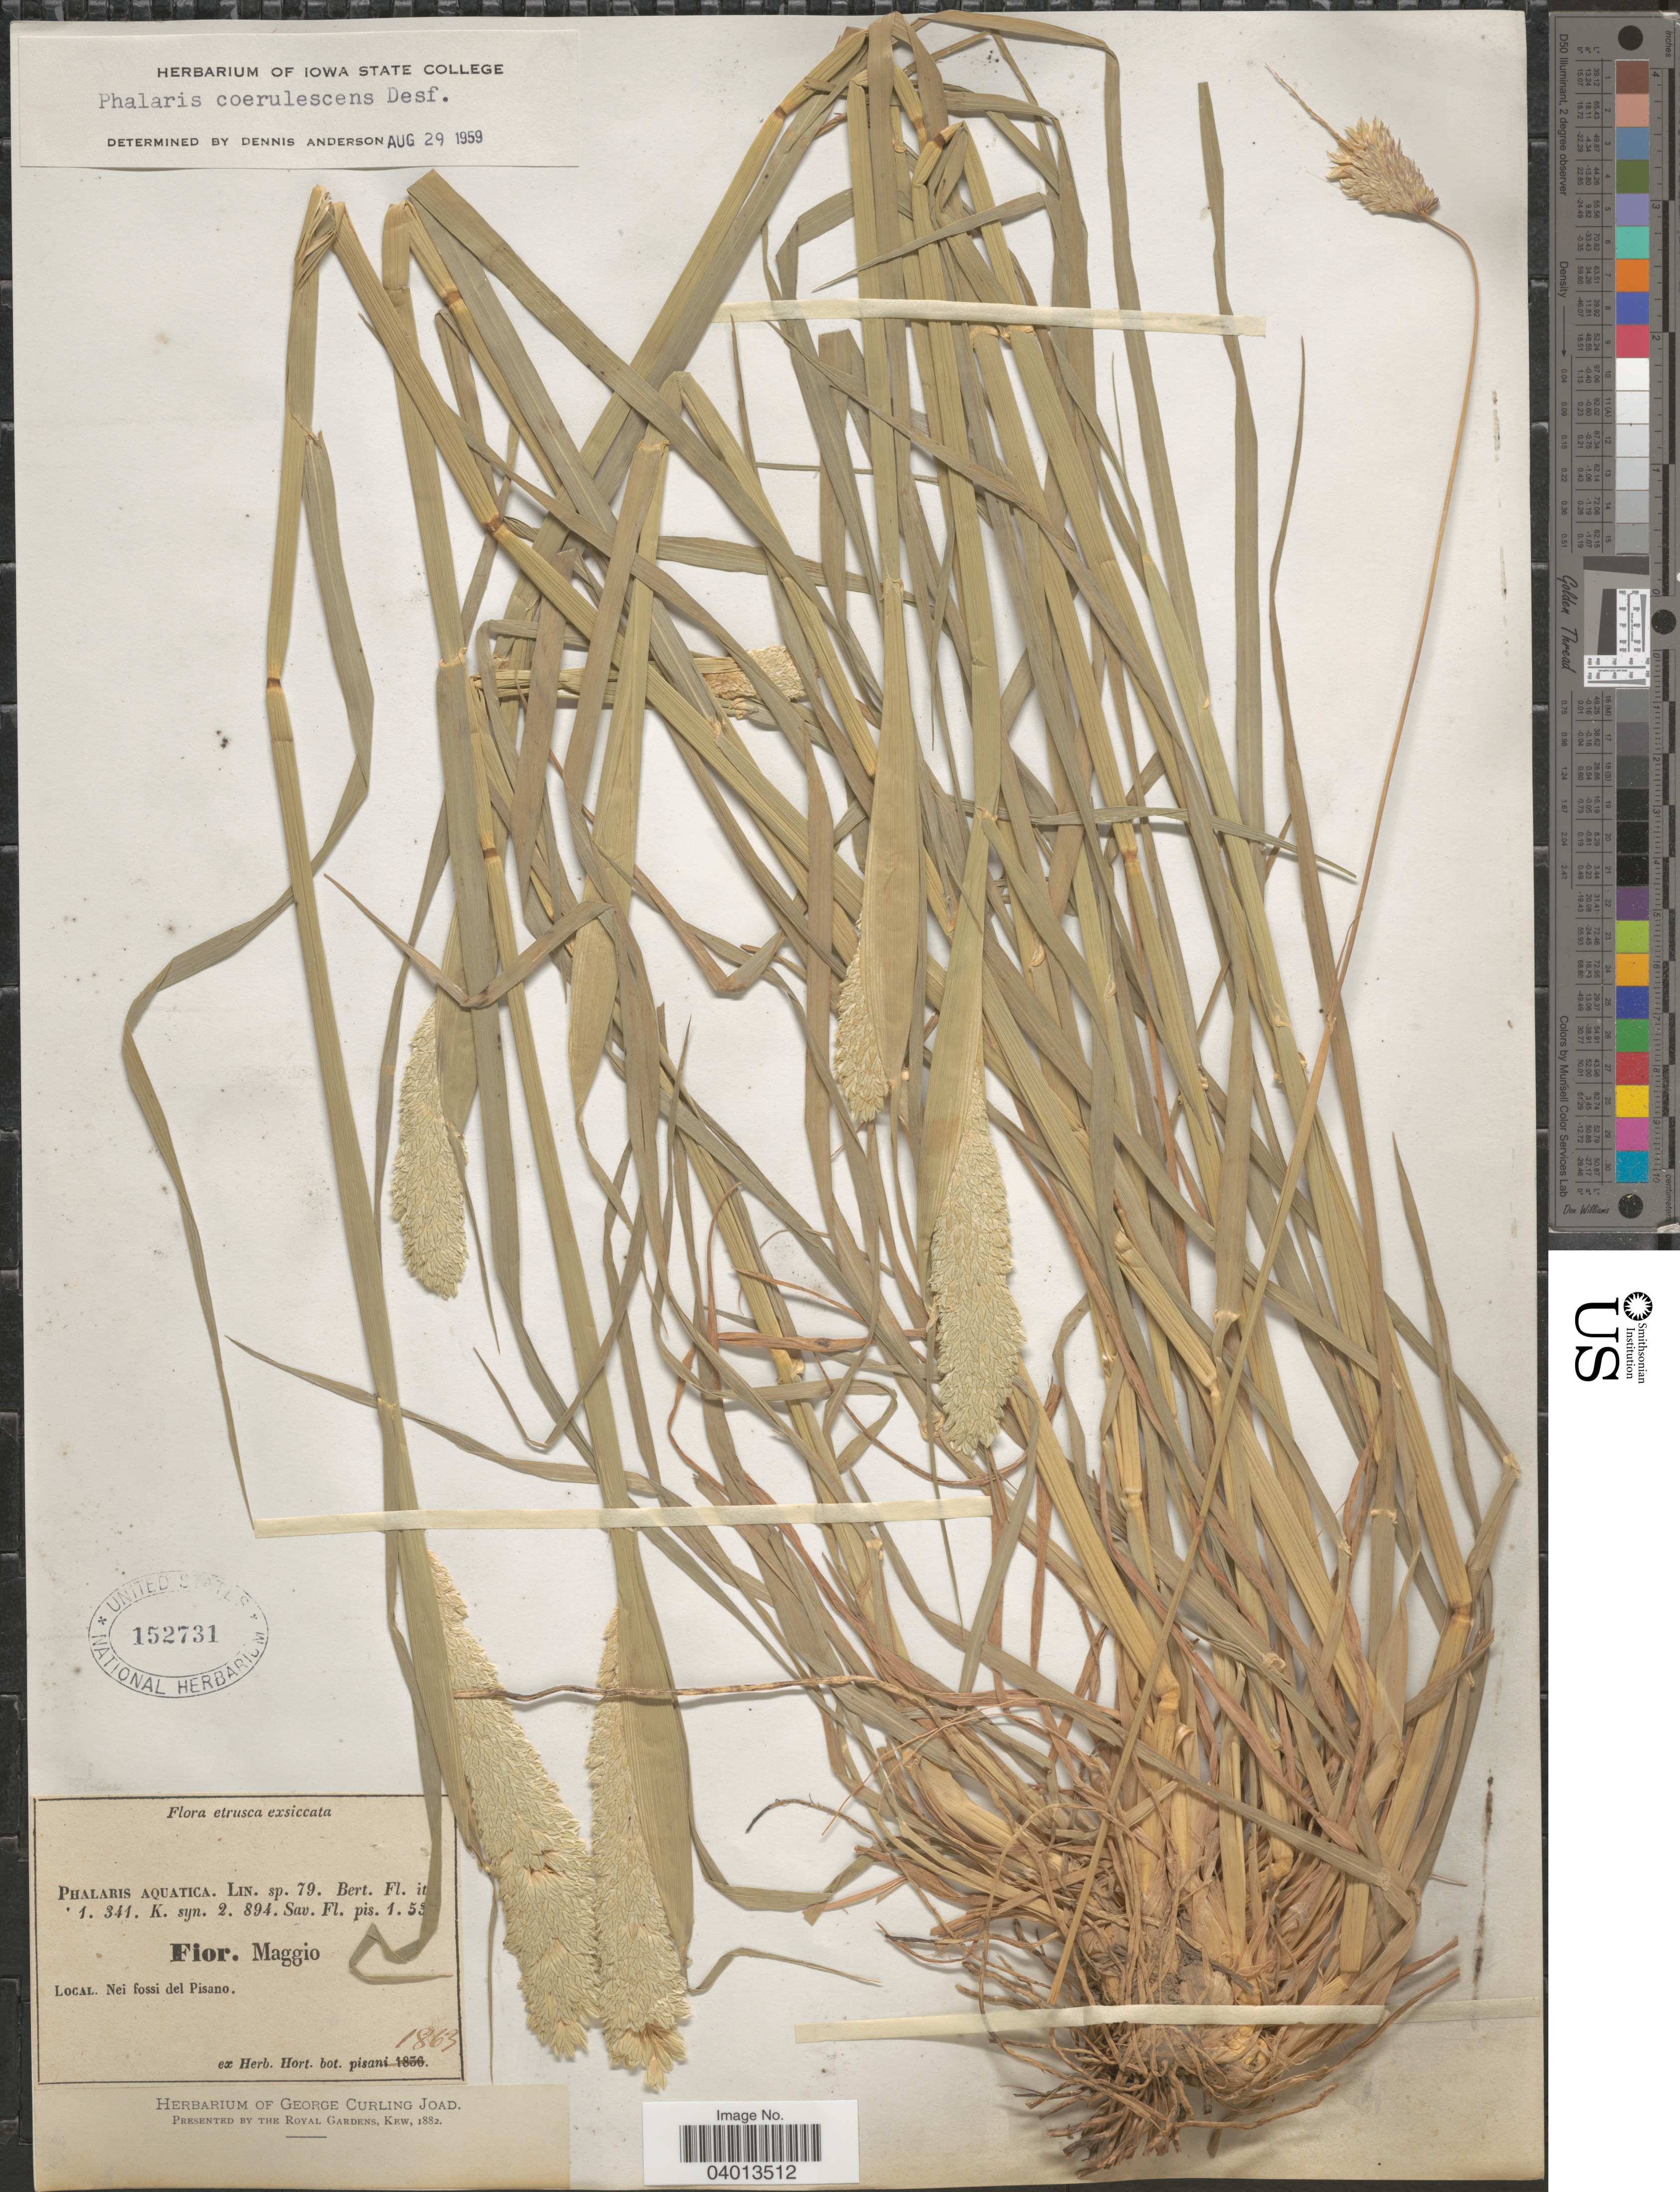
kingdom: Plantae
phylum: Tracheophyta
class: Liliopsida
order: Poales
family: Poaceae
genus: Phalaris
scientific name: Phalaris coerulescens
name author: Desf.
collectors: ex herb. Hort. Bot. Pisani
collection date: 1863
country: Italy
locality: Etrusca. Fior. Maggio. Nei fossi del Pisano.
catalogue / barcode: US 152731